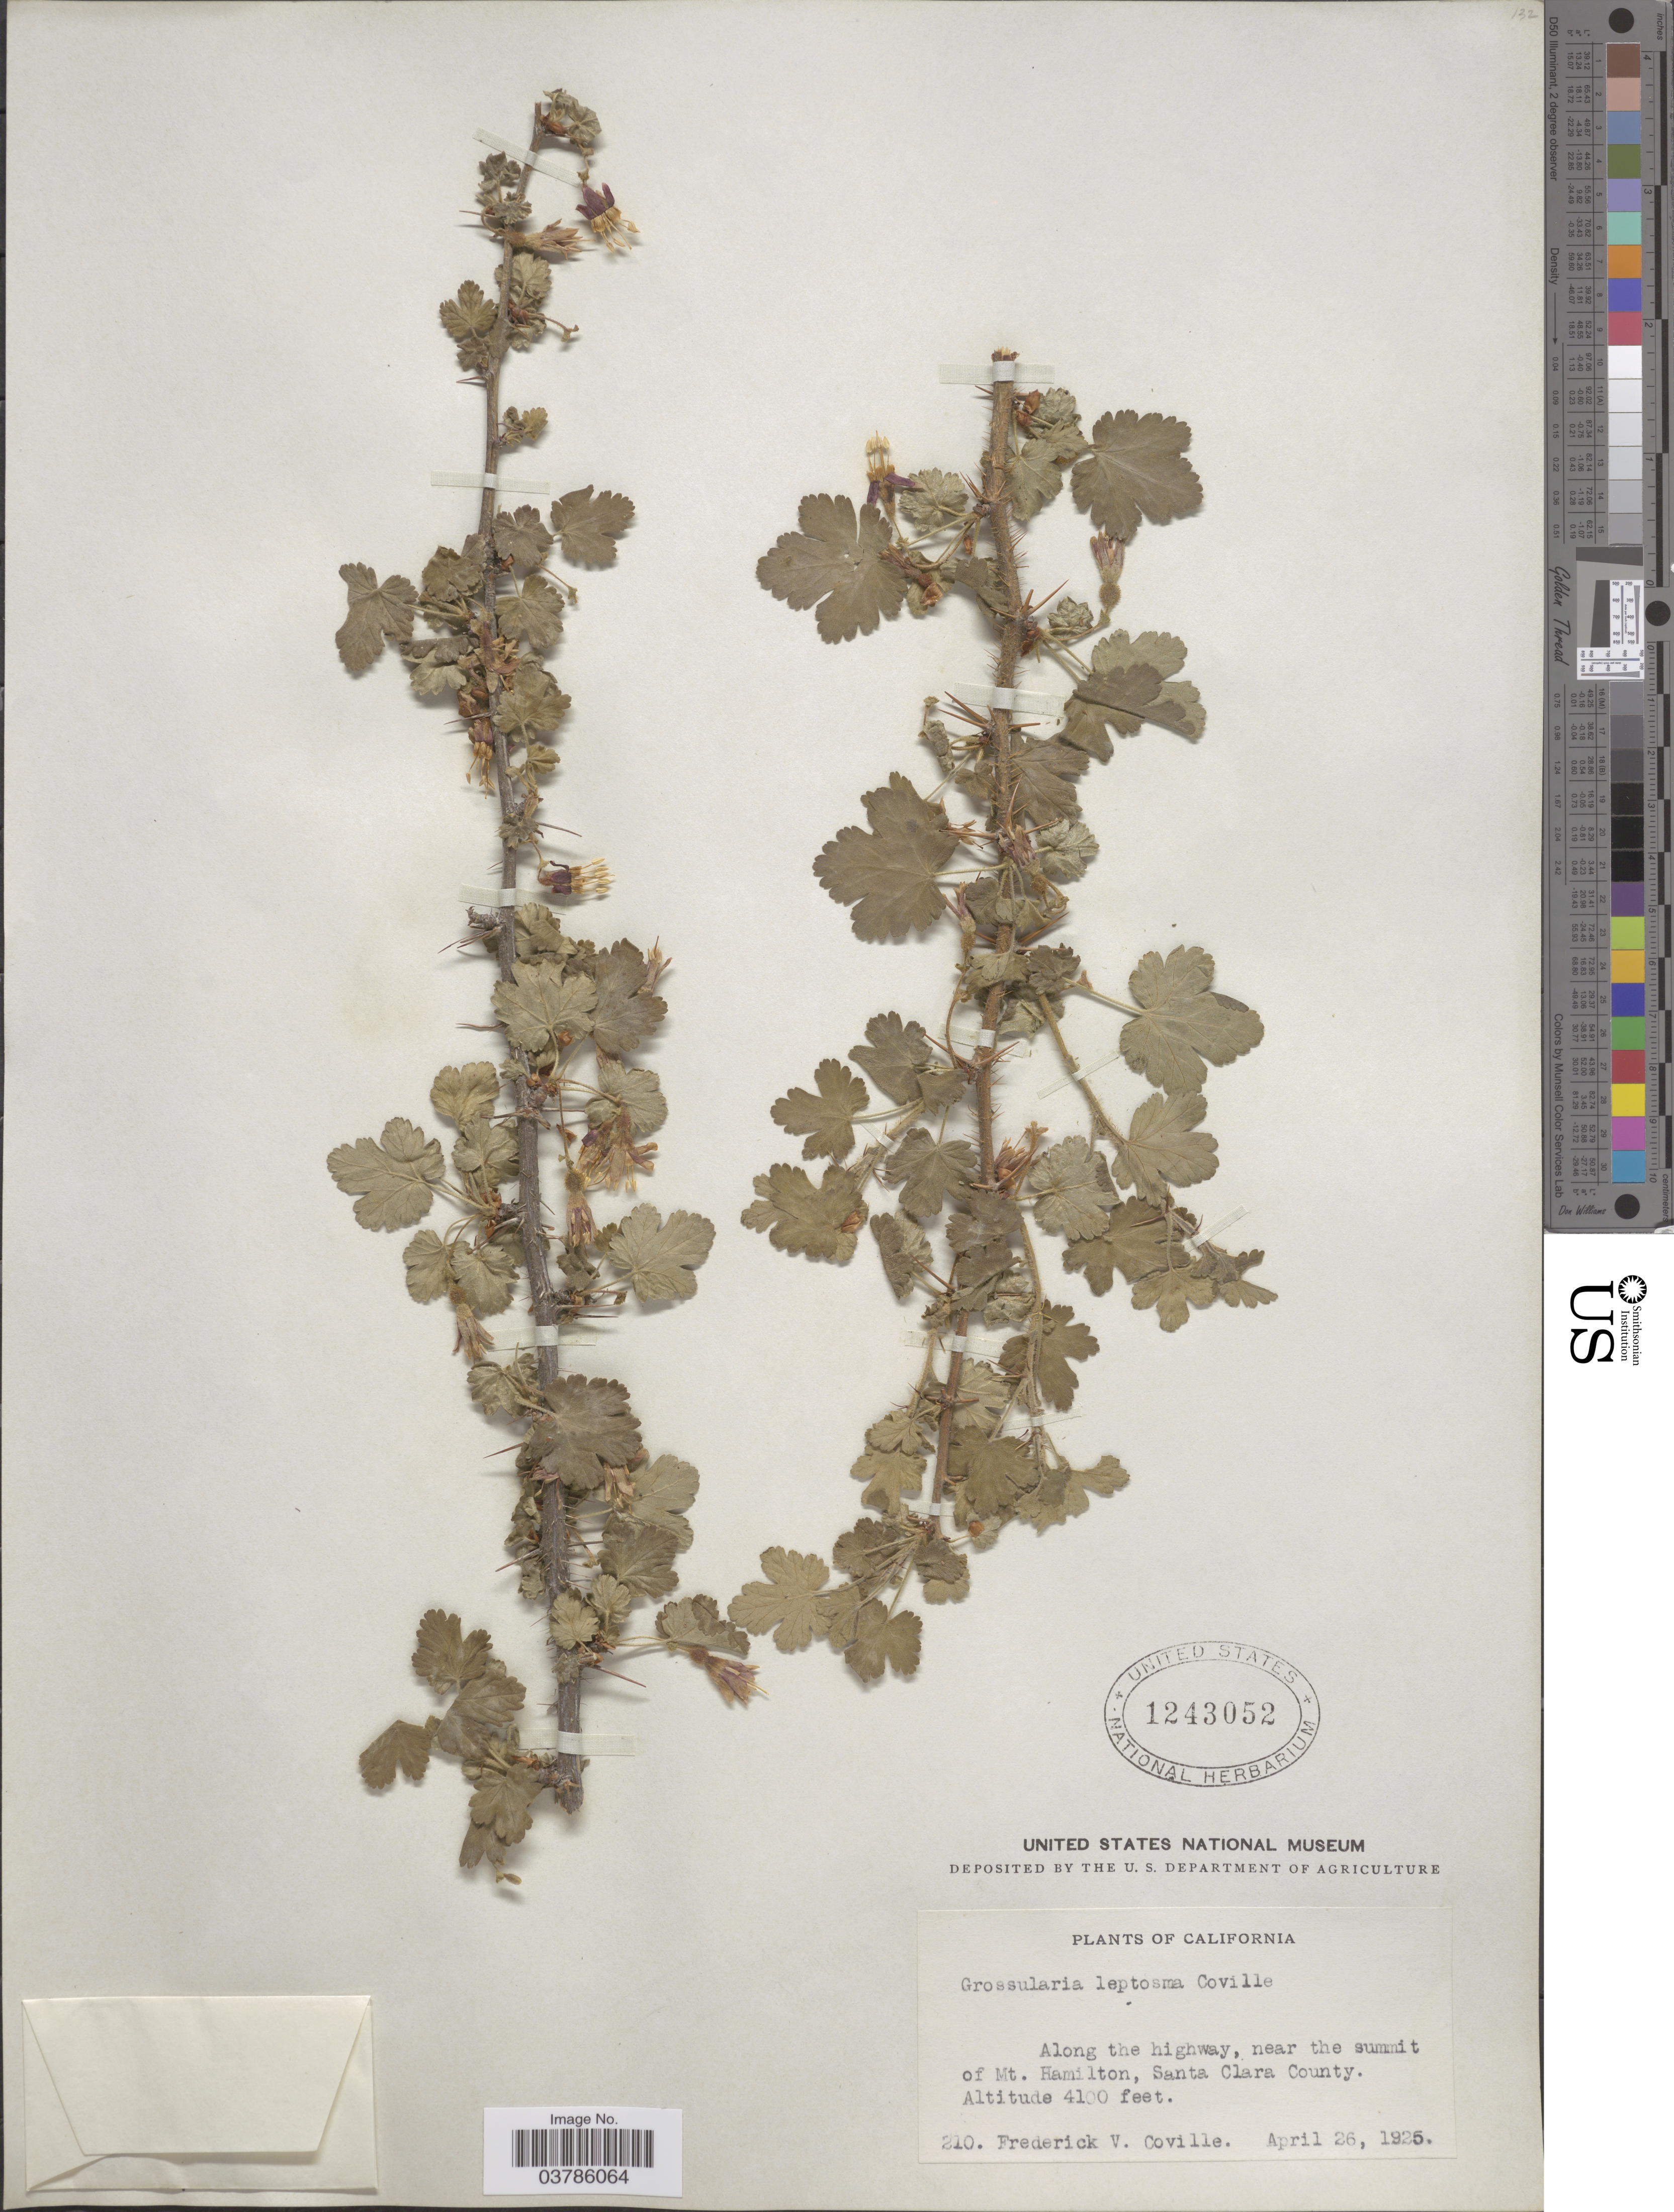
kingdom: Plantae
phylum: Tracheophyta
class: Magnoliopsida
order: Saxifragales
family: Grossulariaceae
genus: Ribes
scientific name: Ribes menziesii var. leptosum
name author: (Coville) Jeps.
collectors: F. V. Coville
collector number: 210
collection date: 1925-04-26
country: United States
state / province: California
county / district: Santa Clara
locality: Along the highway, near the summit of Mt. Hamilton, Santa Clara County.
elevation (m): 1250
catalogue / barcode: US 1243052